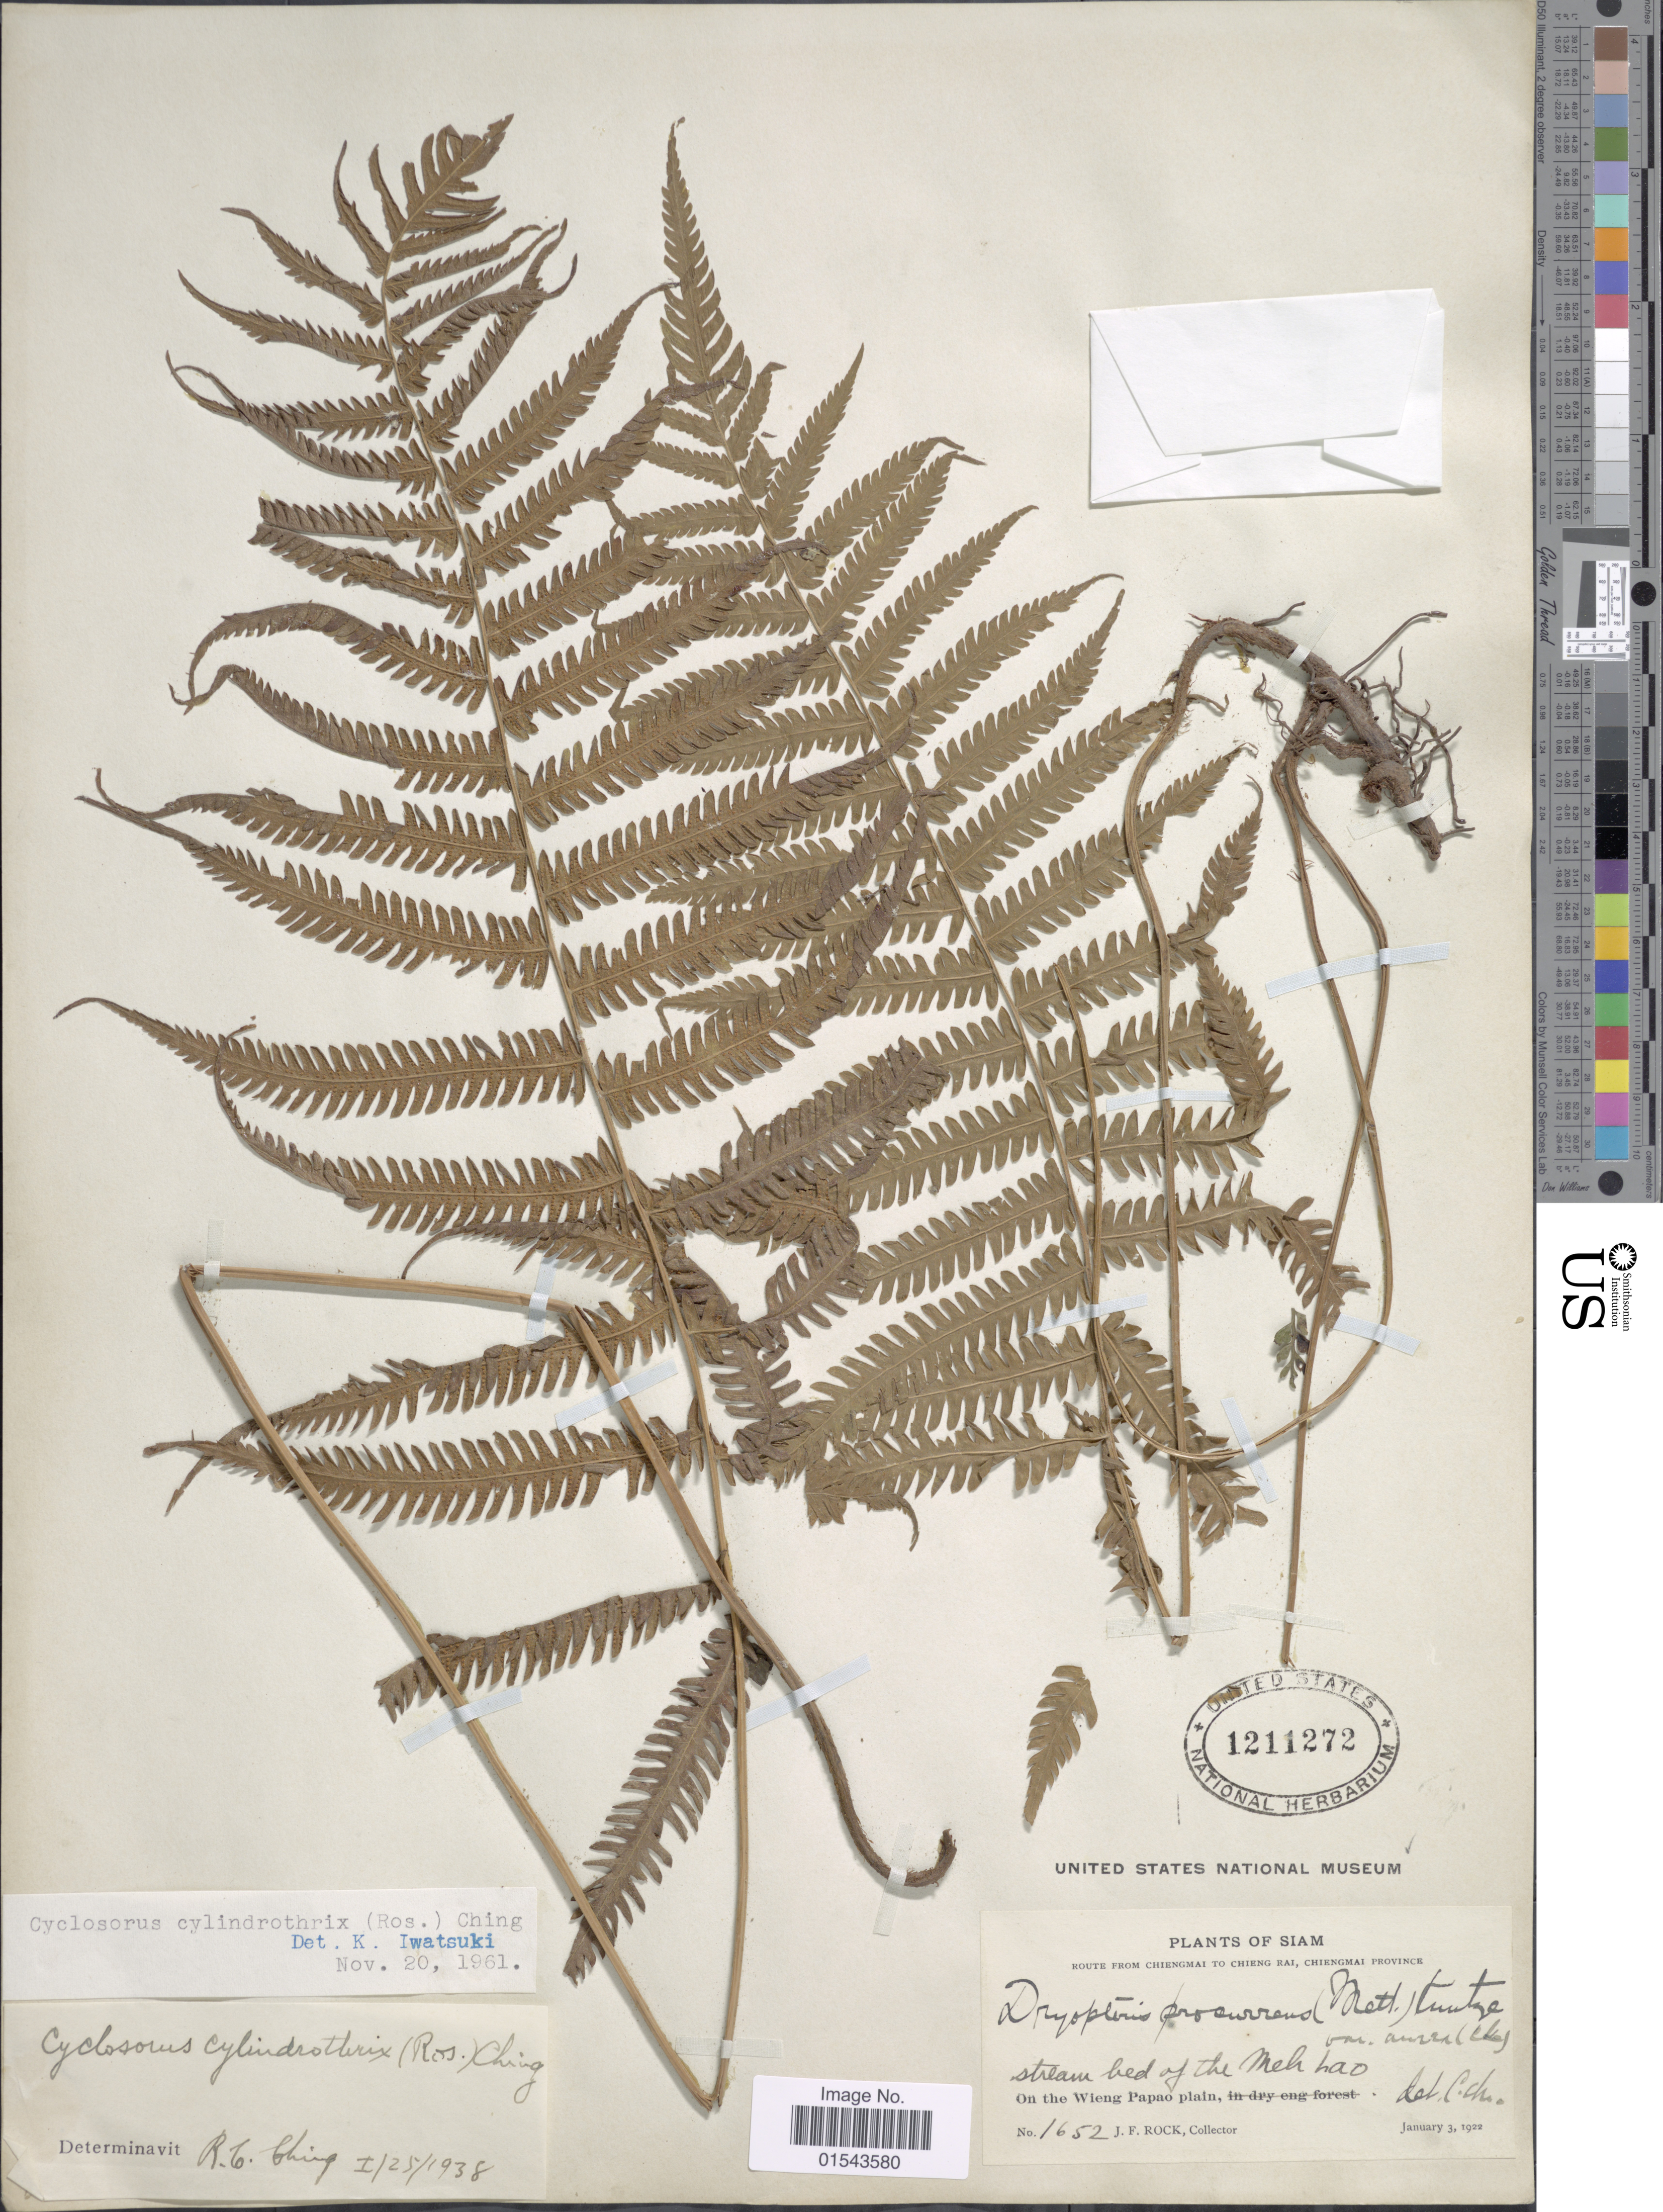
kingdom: Plantae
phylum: Tracheophyta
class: Polypodiopsida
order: Polypodiales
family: Thelypteridaceae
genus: Christella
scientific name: Christella clarkei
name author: (Bedd.) Holttum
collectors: J. Rock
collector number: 1652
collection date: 1922-01-03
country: Thailand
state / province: Chiang Mai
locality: Route from Chiengmai to Chieng rai, Chiengmai Province. On the Wieng papao plain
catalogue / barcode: US 1211272